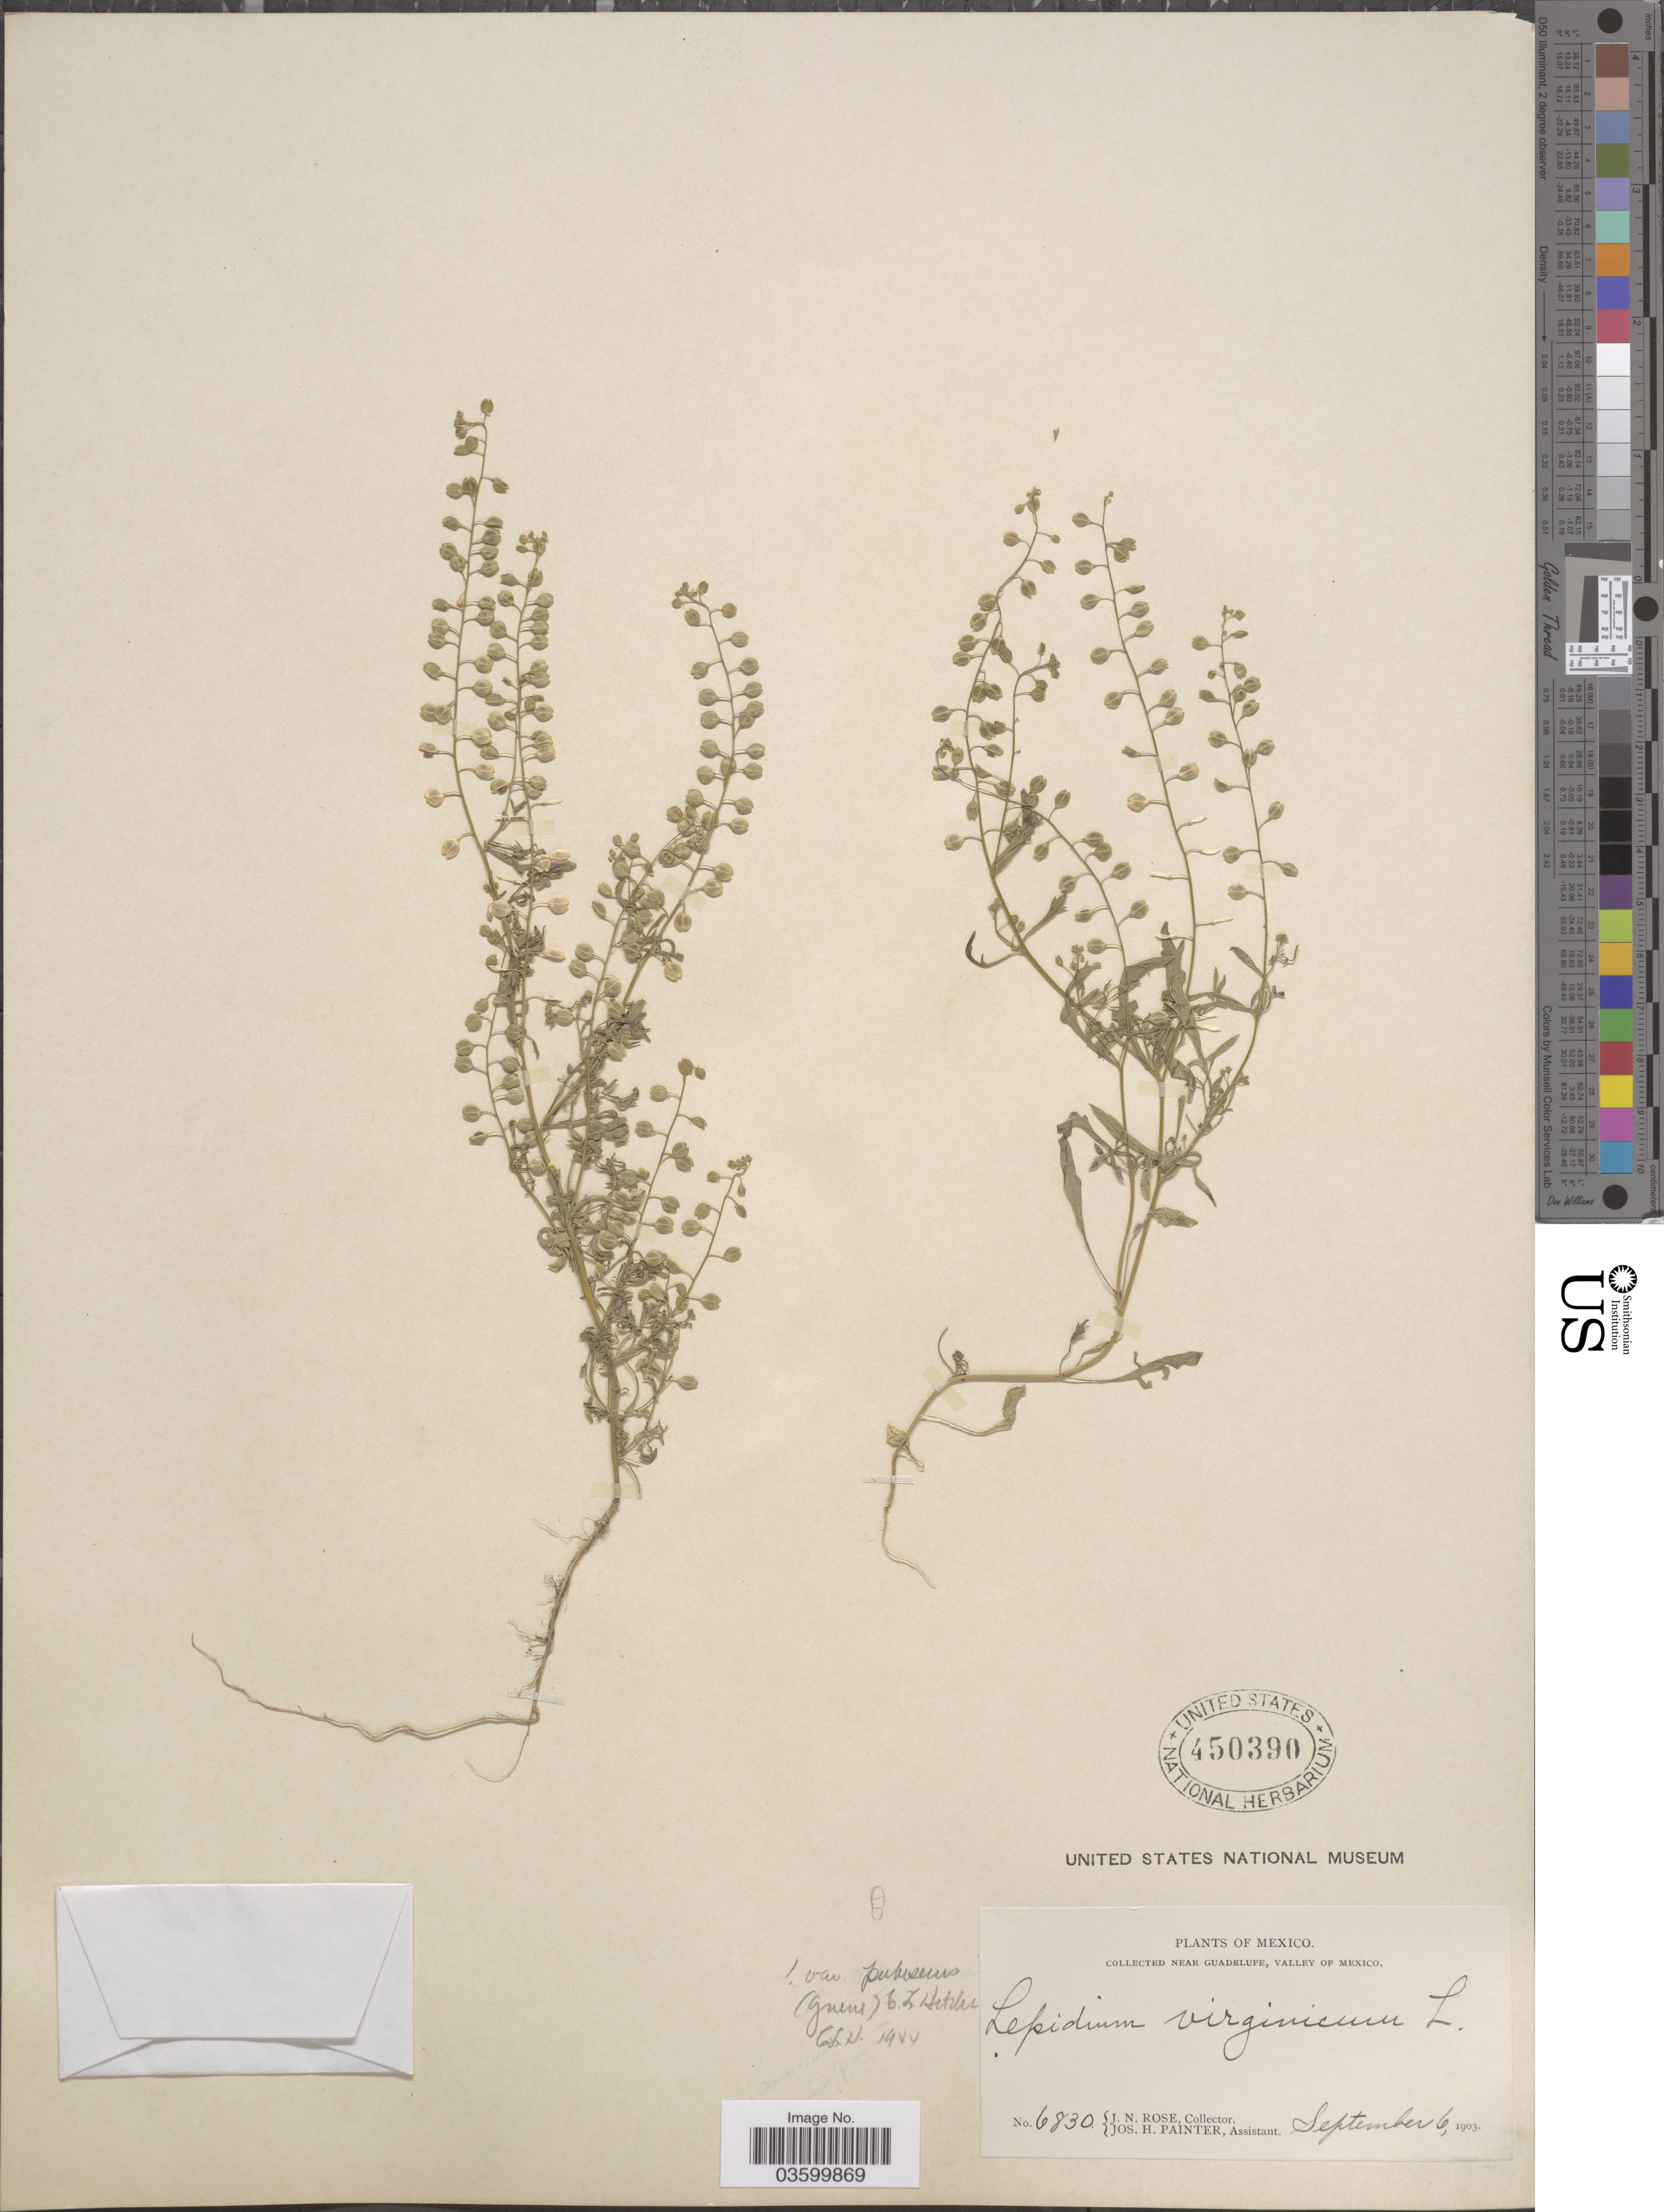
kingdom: Plantae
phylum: Tracheophyta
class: Magnoliopsida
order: Brassicales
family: Brassicaceae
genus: Lepidium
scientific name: Lepidium virginicum var. pubescens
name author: (Greene) C.L. Hitchc.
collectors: J. N. Rose & J. H. Painter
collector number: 6830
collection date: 1903-09-06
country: Mexico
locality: Near Guadelupe, Valley of Mexico.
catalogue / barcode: US 450390